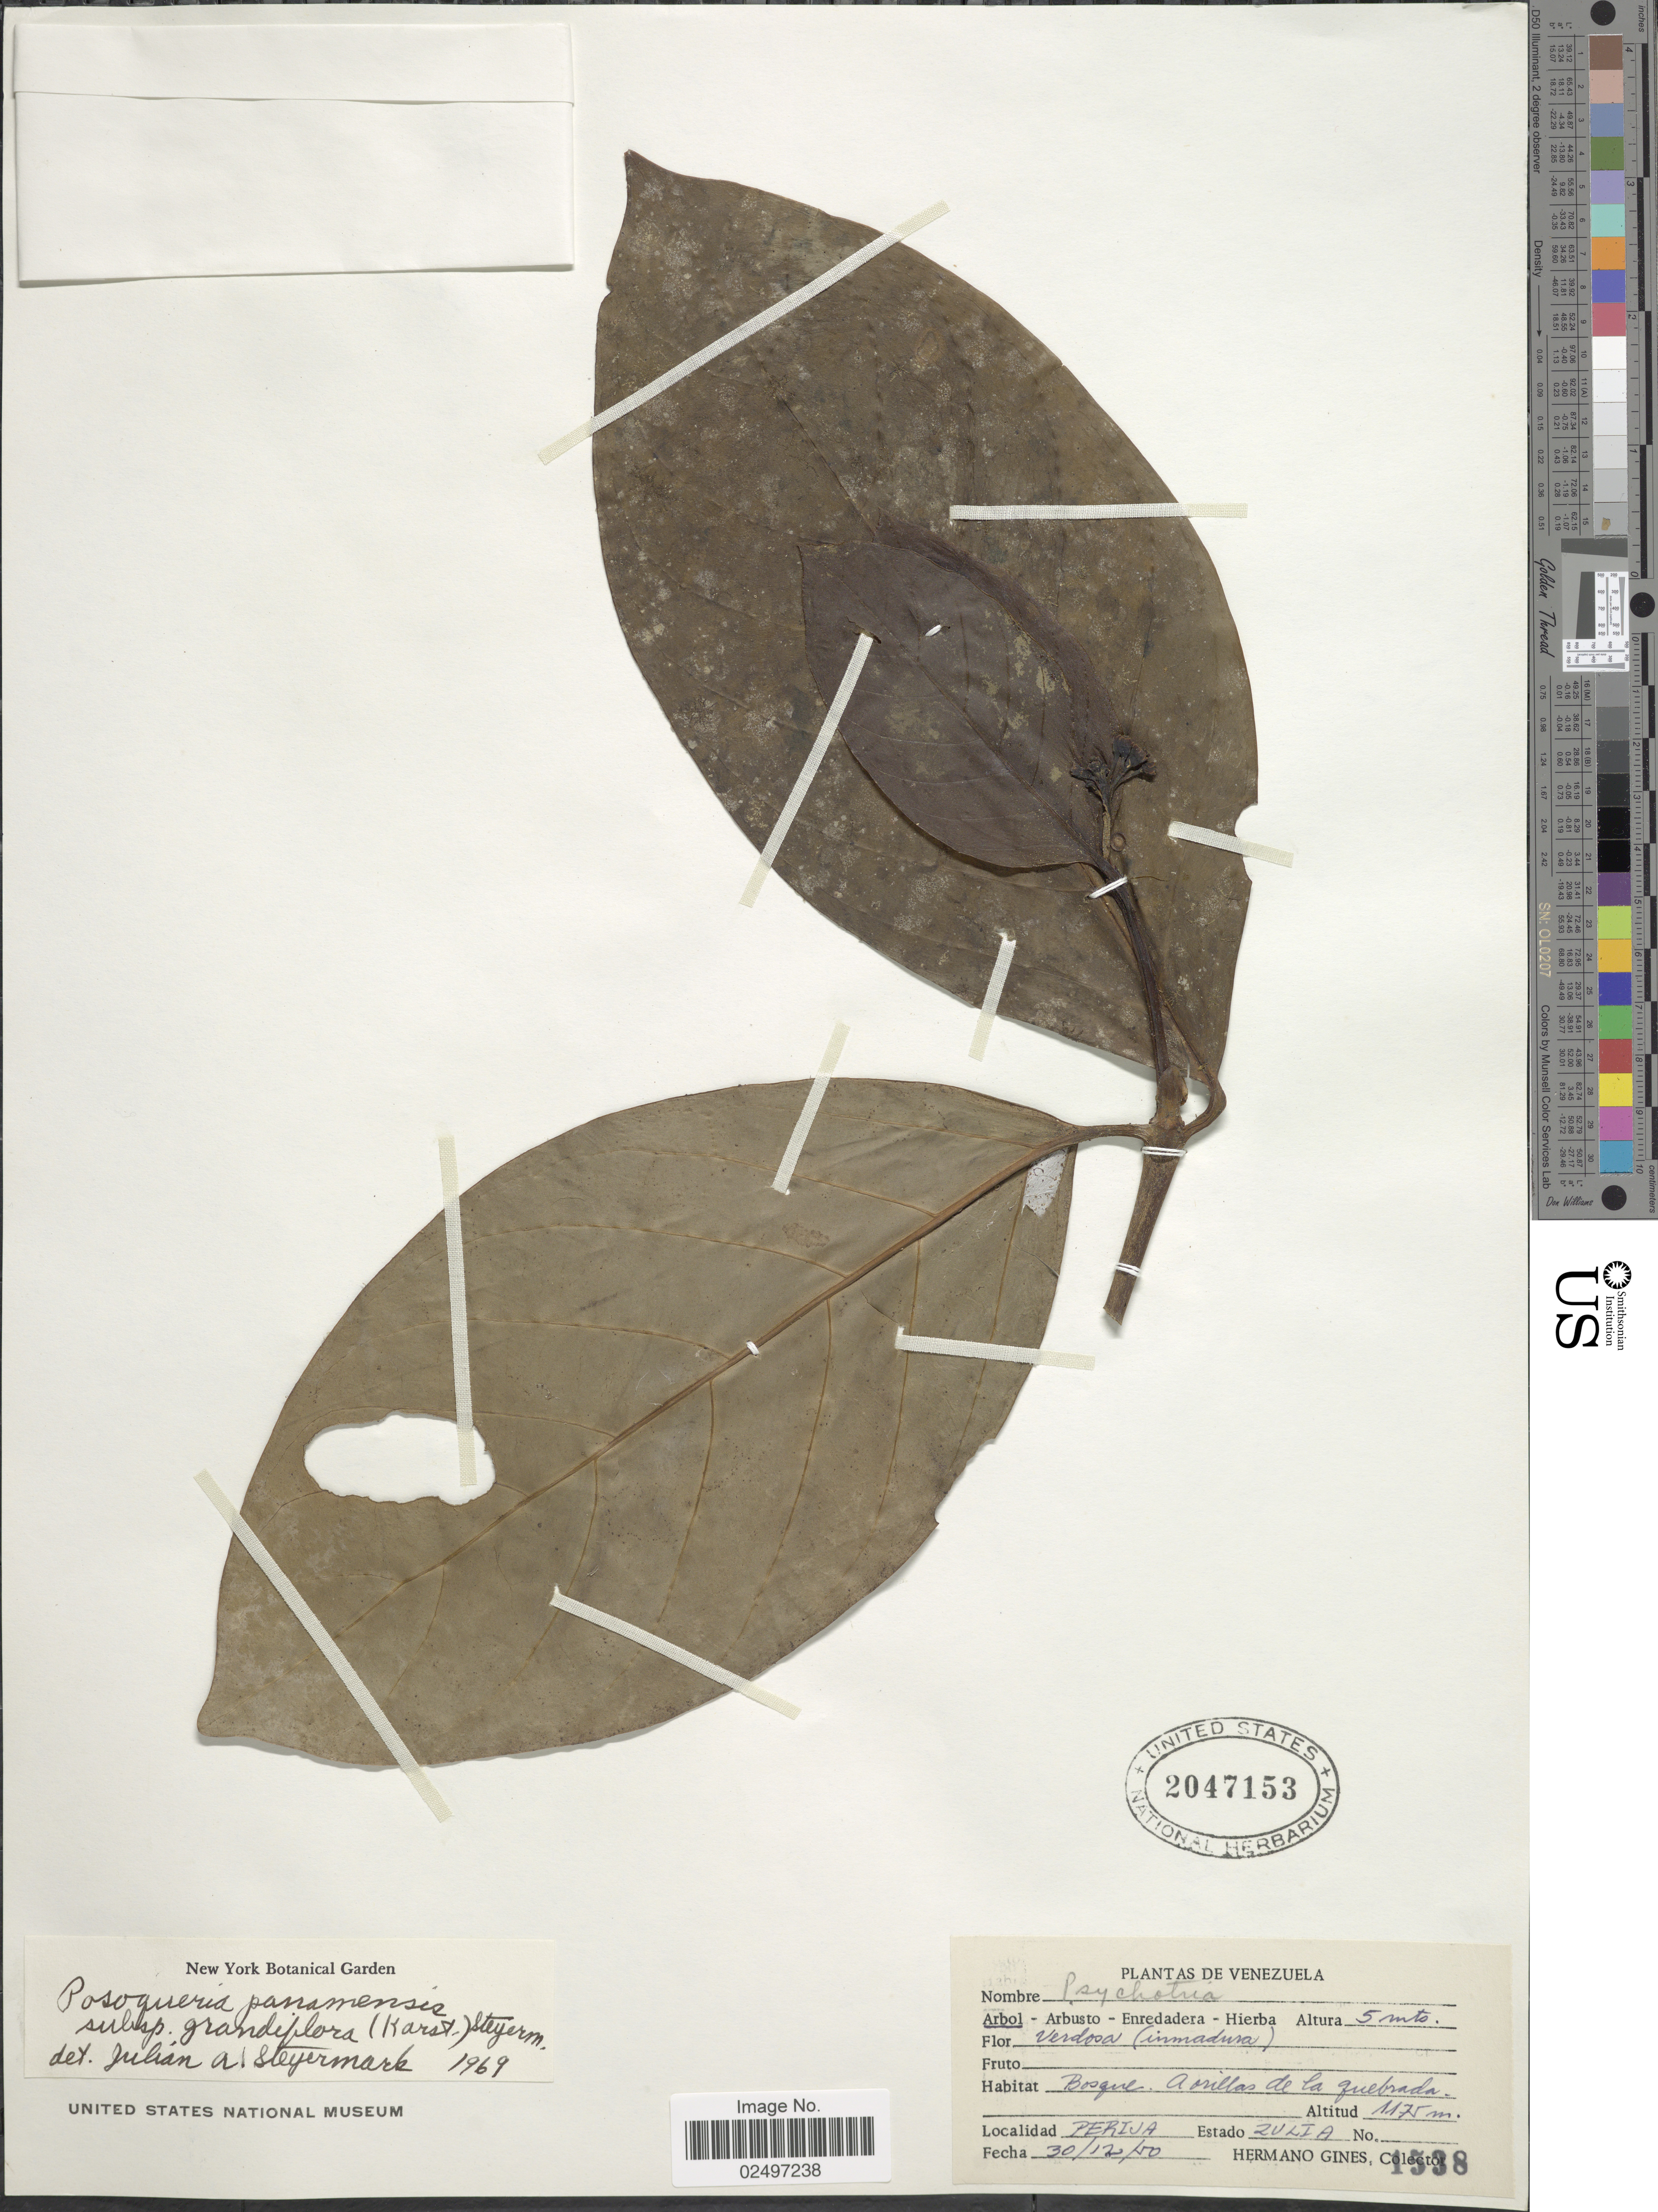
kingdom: Plantae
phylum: Tracheophyta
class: Magnoliopsida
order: Gentianales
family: Rubiaceae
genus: Posoqueria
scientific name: Posoqueria panamensis subsp. grandiflora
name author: (H. Karst.) Steyerm.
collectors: Bro. Gines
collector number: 1538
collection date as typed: Transcribed d/m/y: 30/12/50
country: Venezuela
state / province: Zulia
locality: Perija, a orillas de la quebrada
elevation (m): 1175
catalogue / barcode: US 2047153